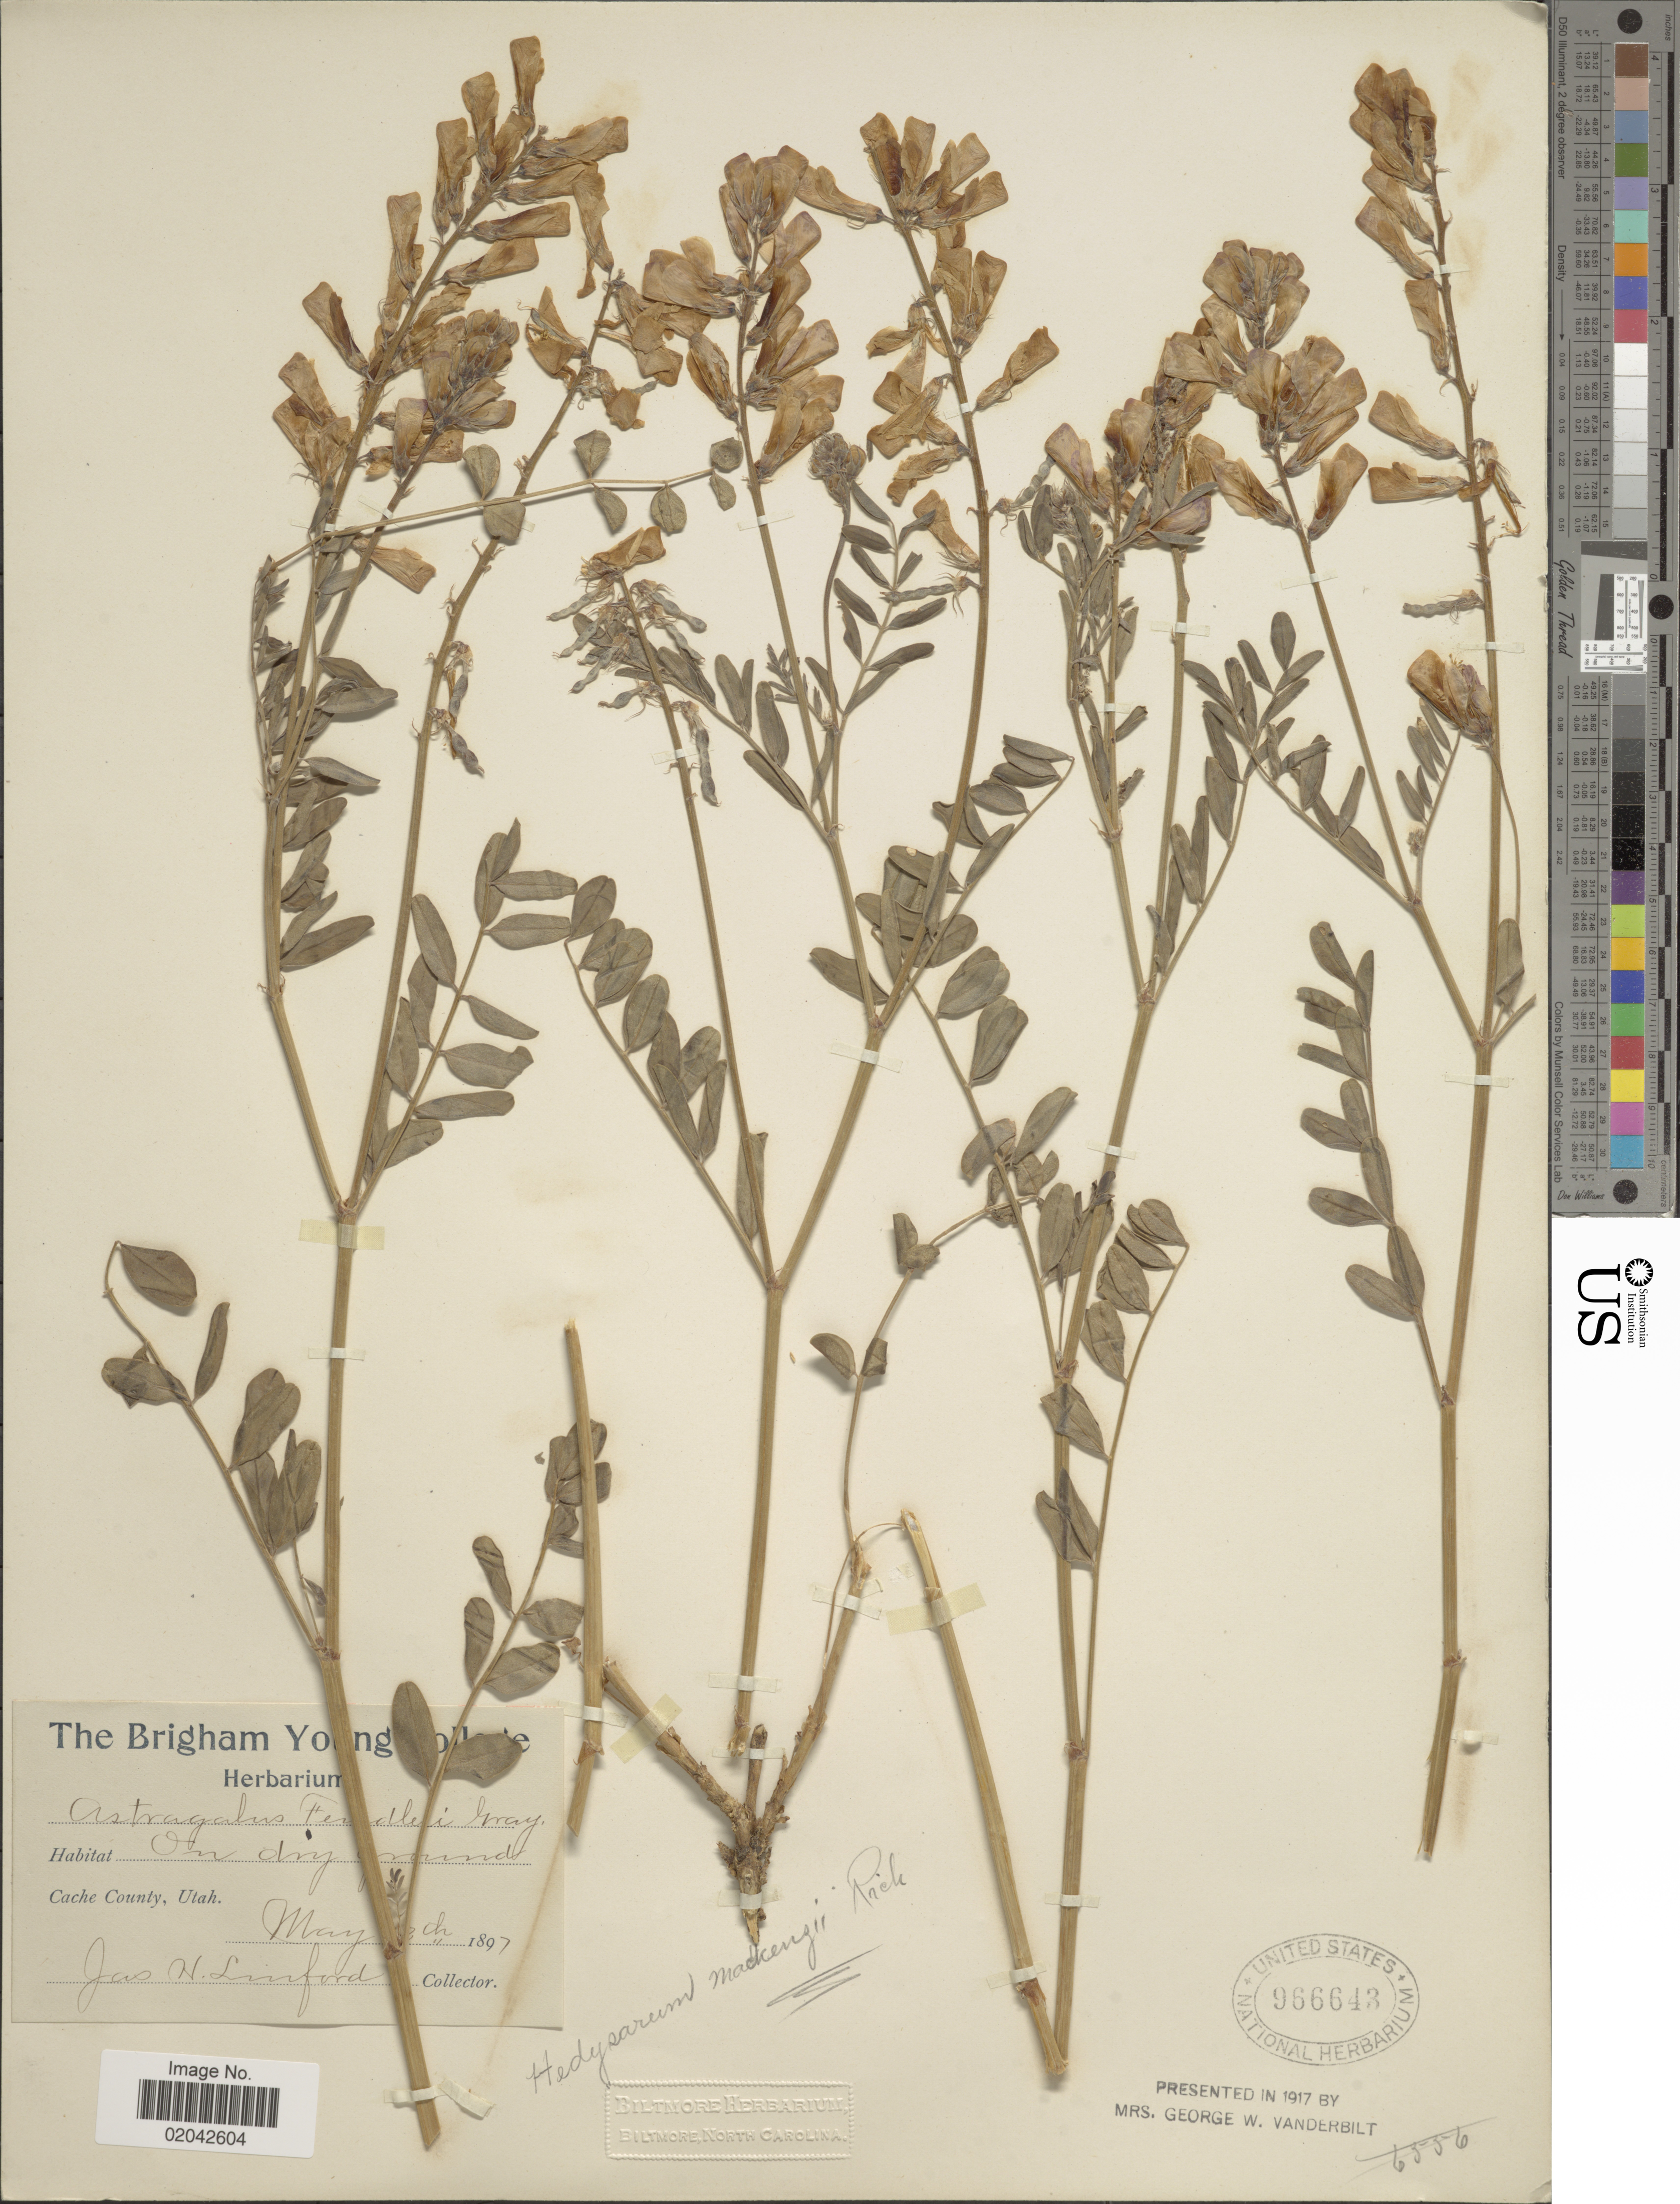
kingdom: Plantae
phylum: Tracheophyta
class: Magnoliopsida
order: Fabales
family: Fabaceae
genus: Hedysarum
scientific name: Hedysarum mackenziei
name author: Richardson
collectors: J. Linford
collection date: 1897-05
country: United States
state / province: Utah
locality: Cache County.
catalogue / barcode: US 966643